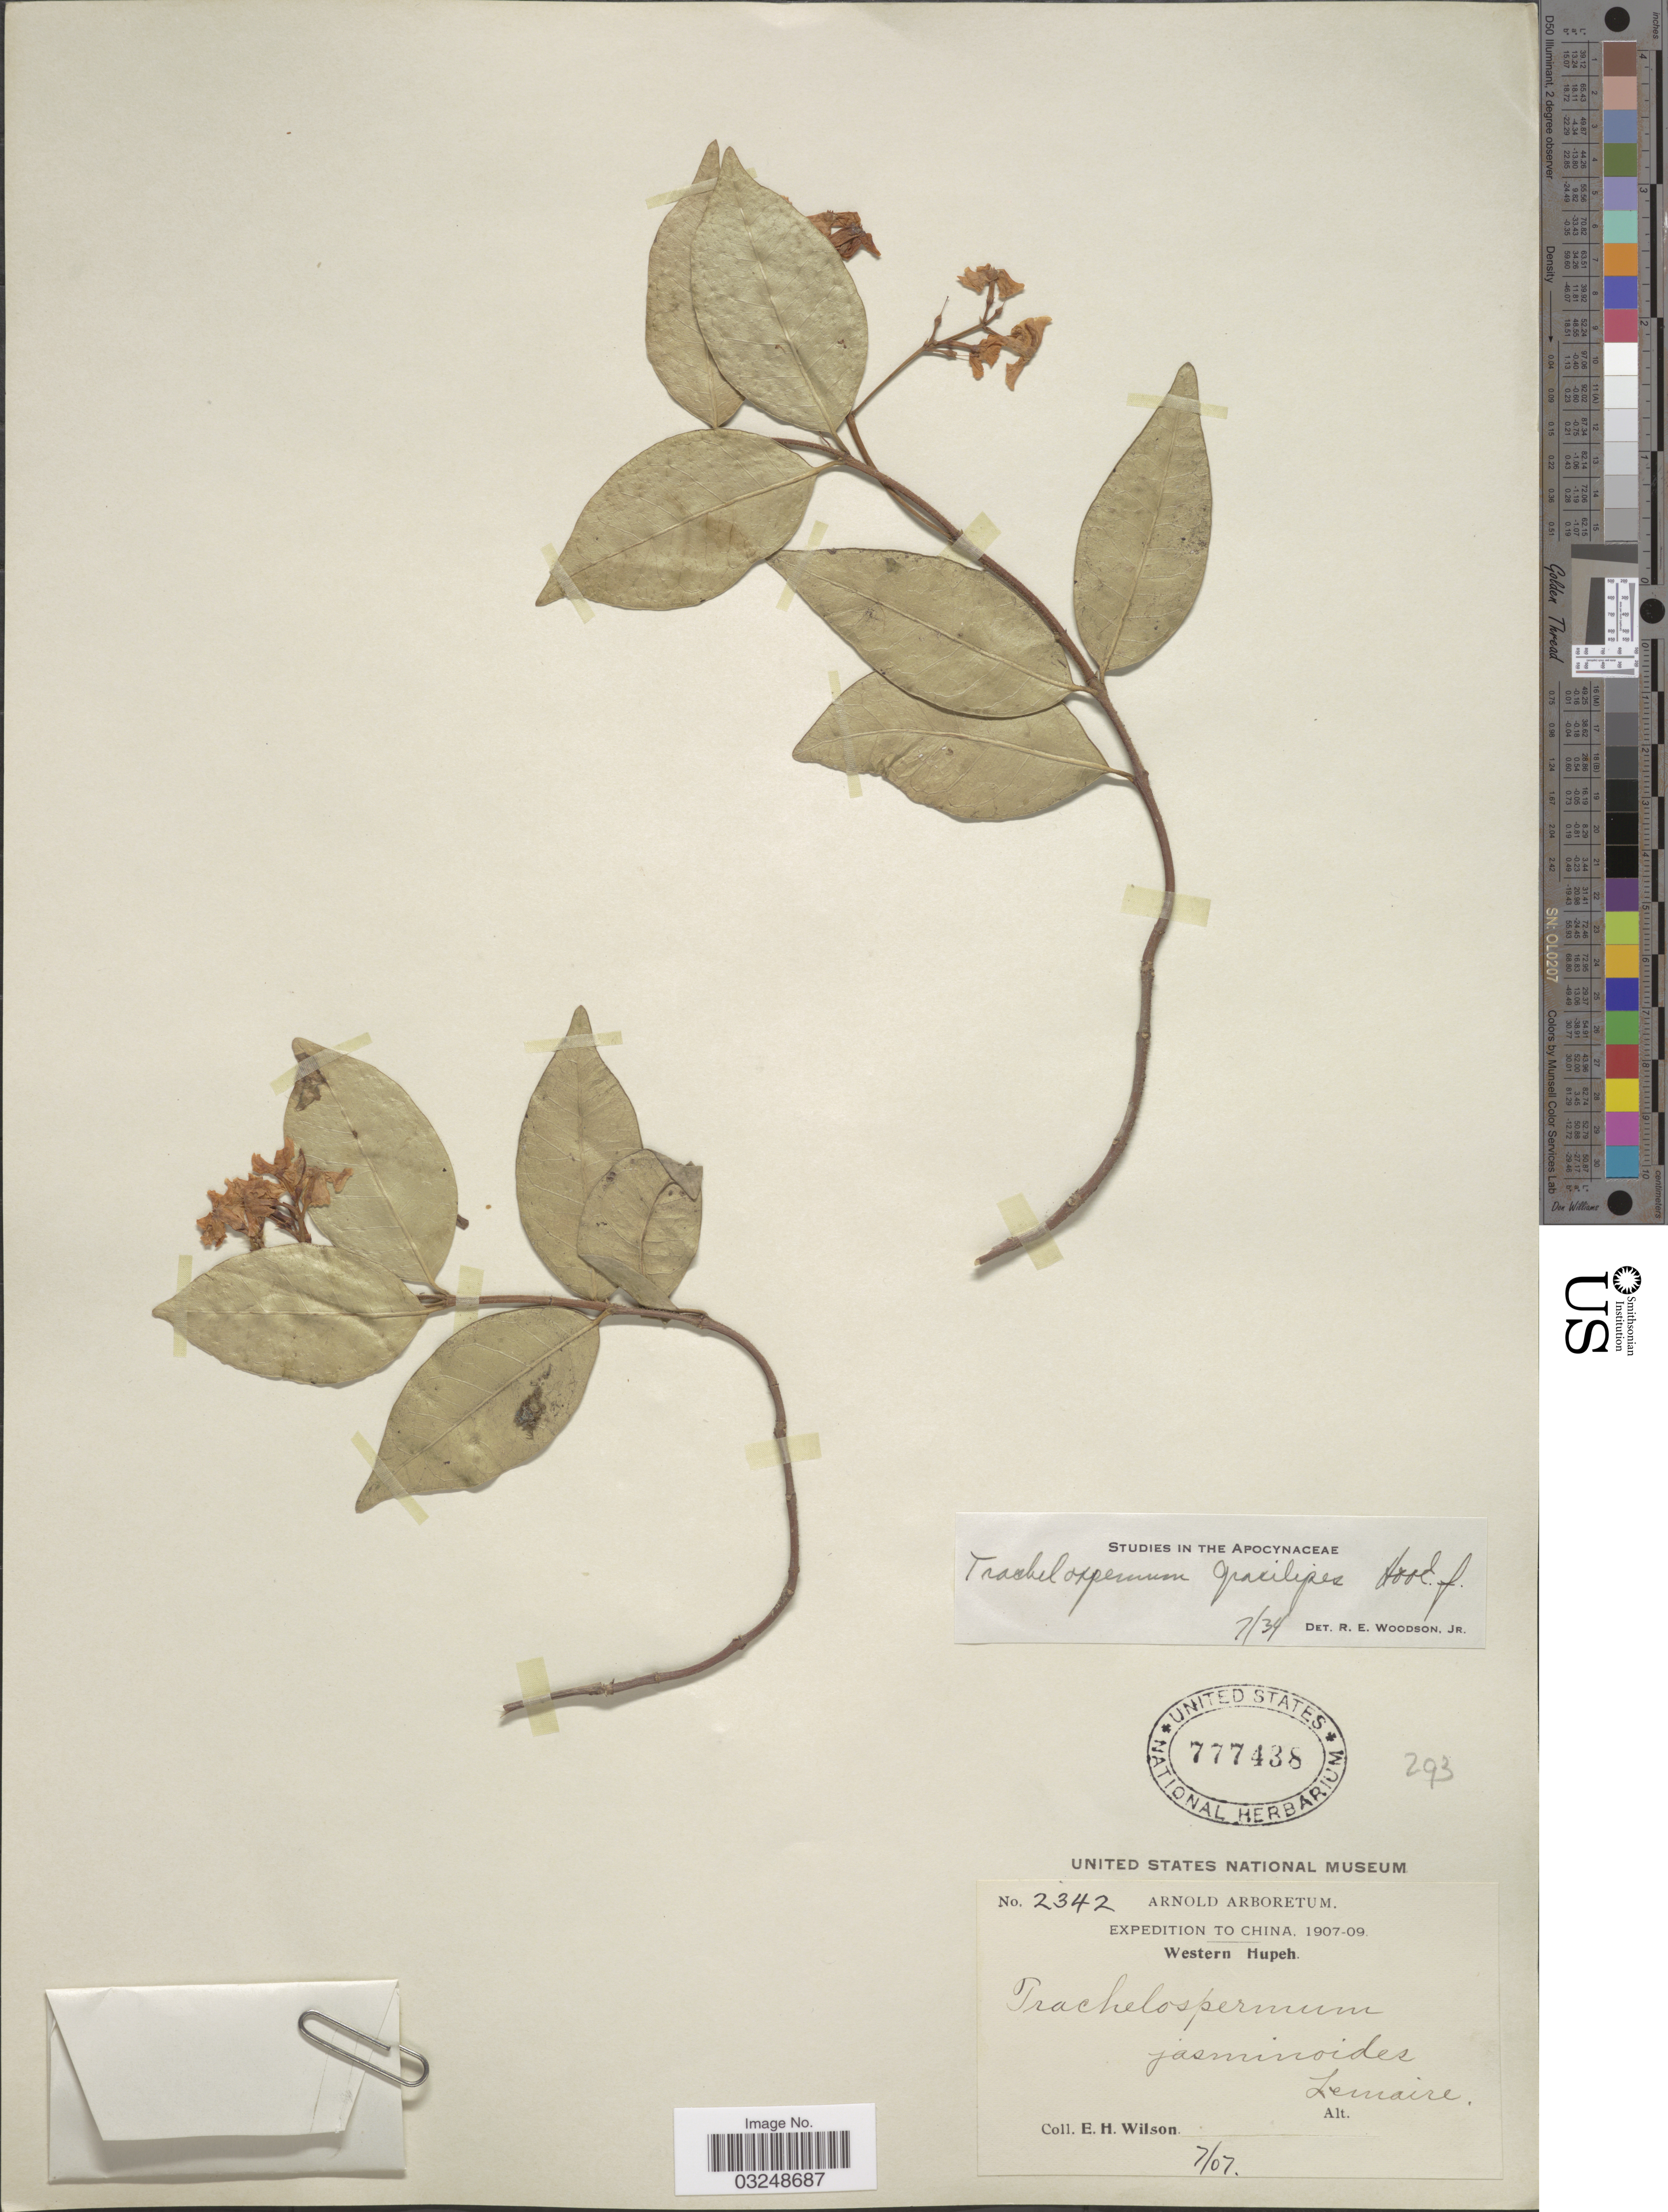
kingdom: Plantae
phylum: Tracheophyta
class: Magnoliopsida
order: Gentianales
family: Apocynaceae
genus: Trachelospermum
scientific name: Trachelospermum gracilipes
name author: Hook. f.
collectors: E. Wilson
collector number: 2342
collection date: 1907-07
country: China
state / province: Hubei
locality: Western Hupeh.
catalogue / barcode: US 777438